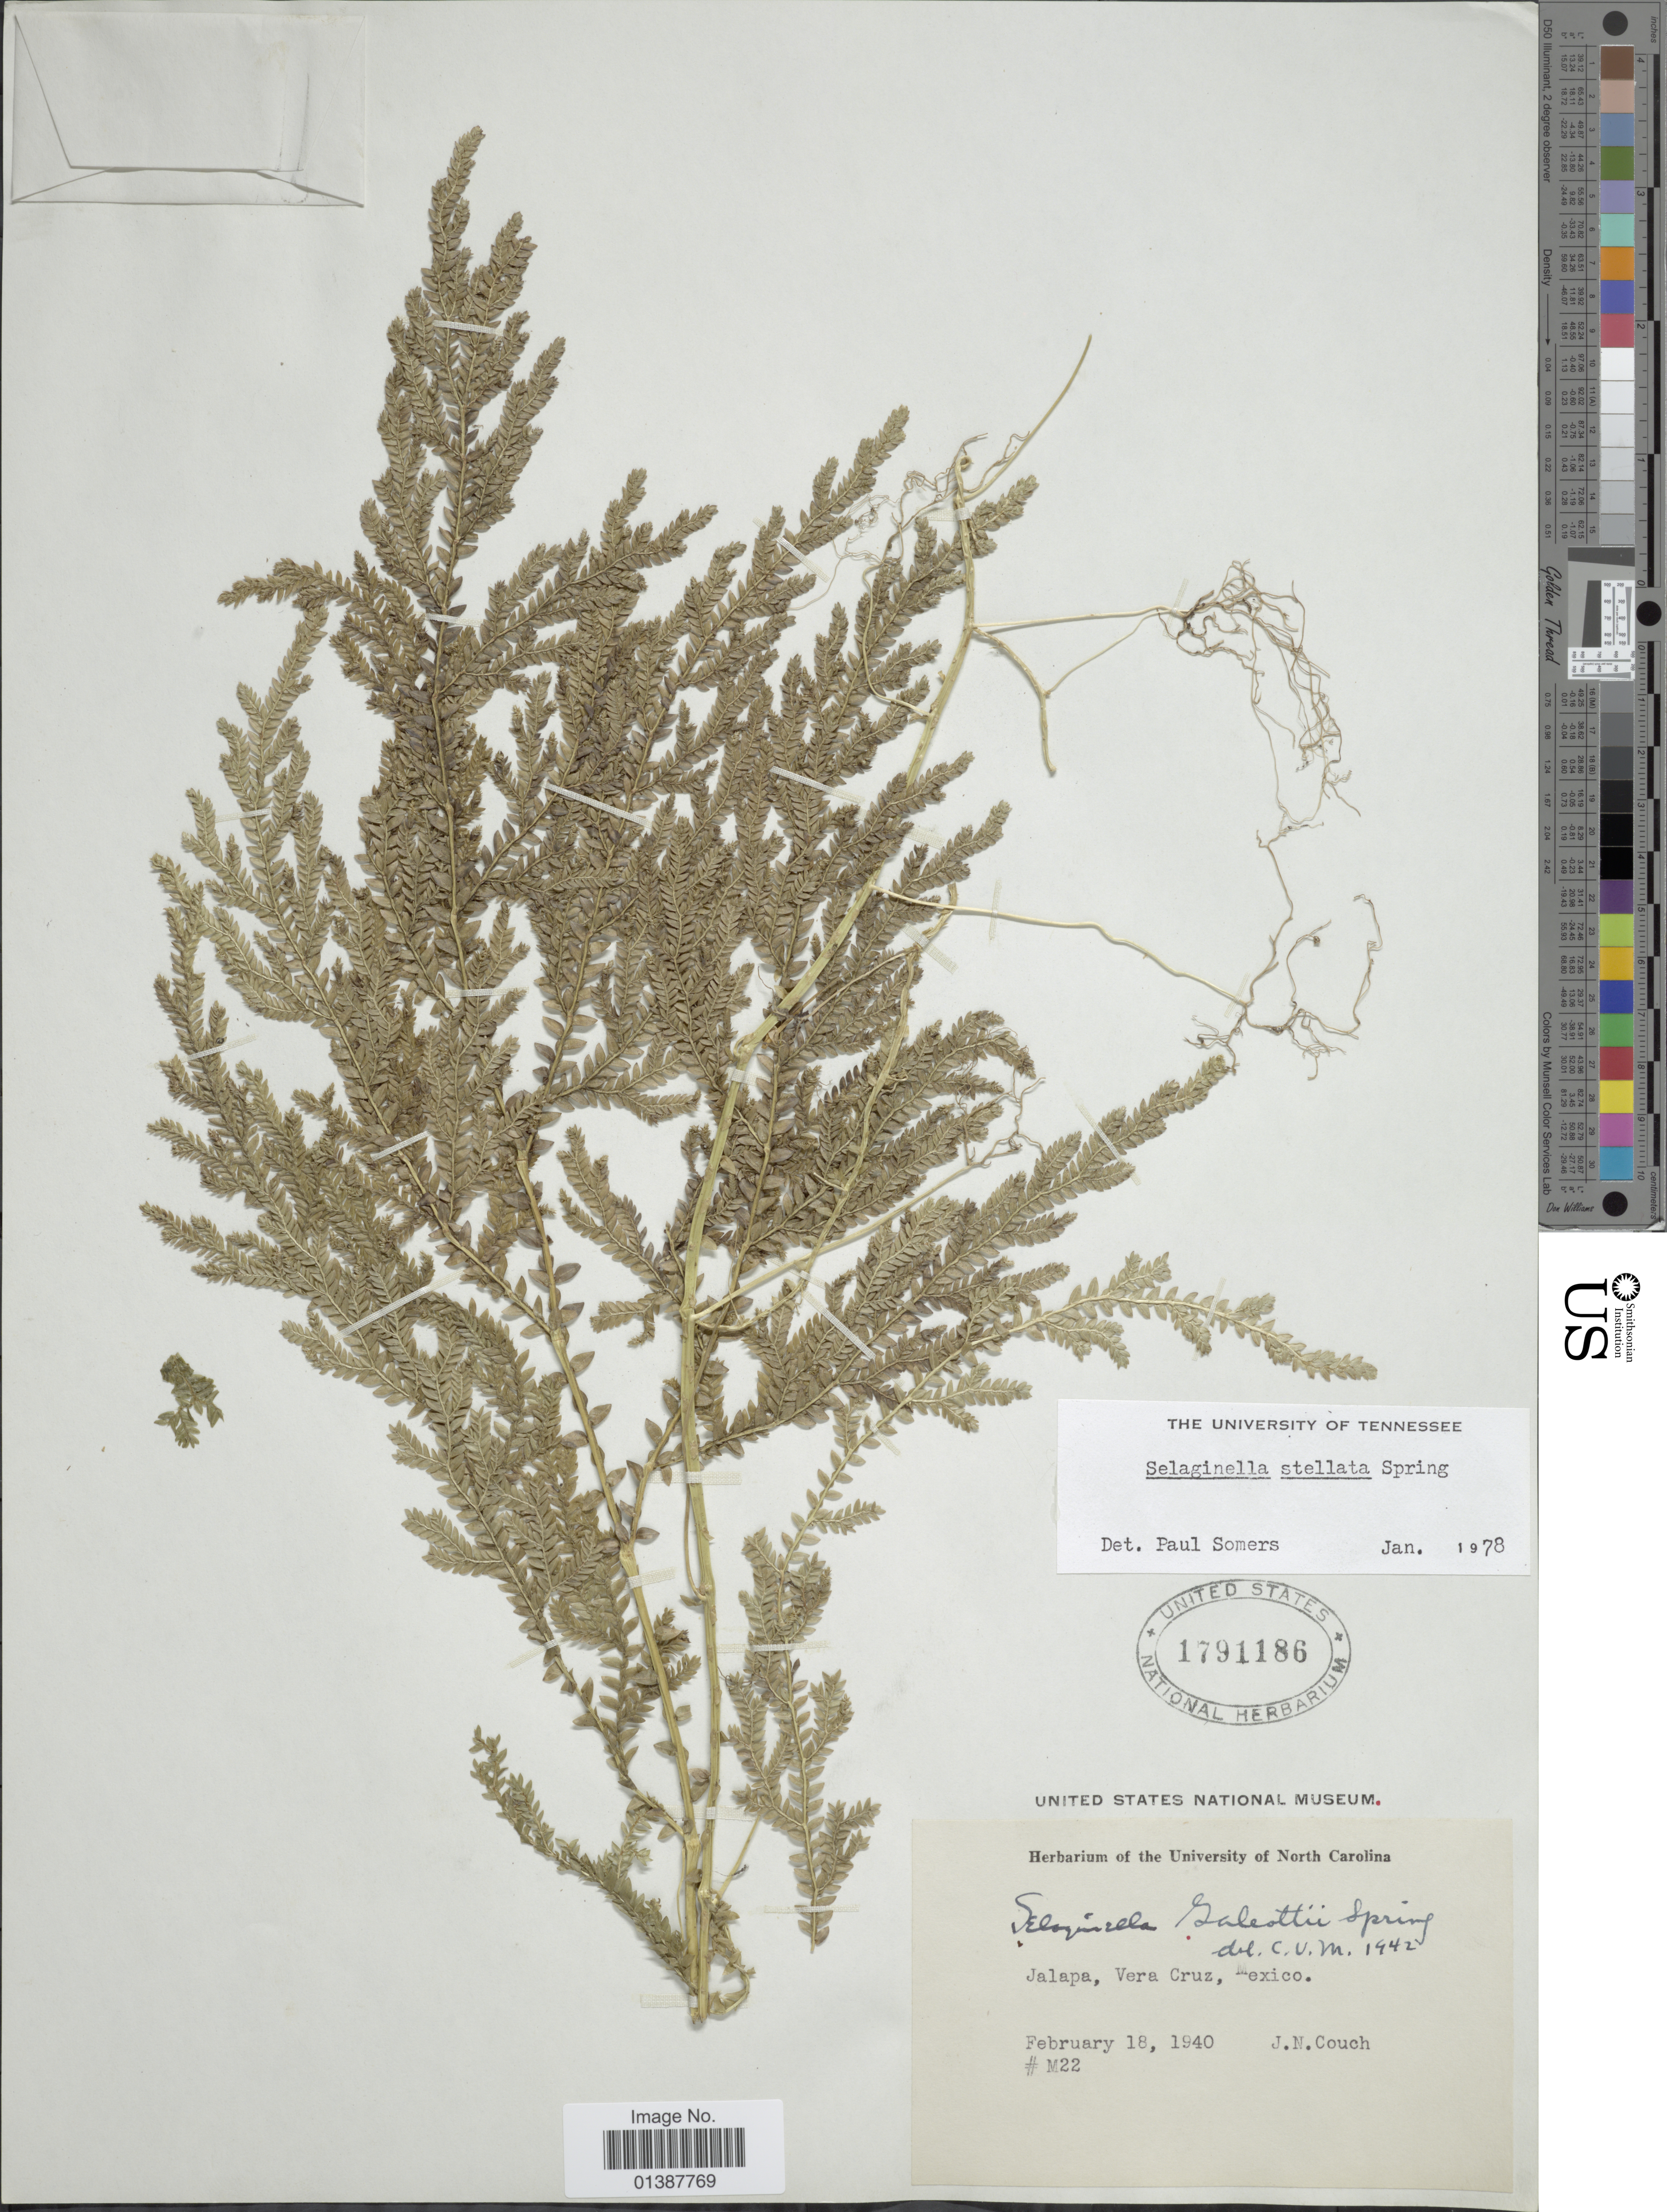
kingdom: Plantae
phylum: Tracheophyta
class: Lycopodiopsida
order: Selaginellales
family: Selaginellaceae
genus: Selaginella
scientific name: Selaginella galeottii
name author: Spring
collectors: J. N. Couch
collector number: M22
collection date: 1940-02-18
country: Mexico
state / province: Veracruz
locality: Jalapa, Vera Cruz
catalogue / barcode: US 1791186